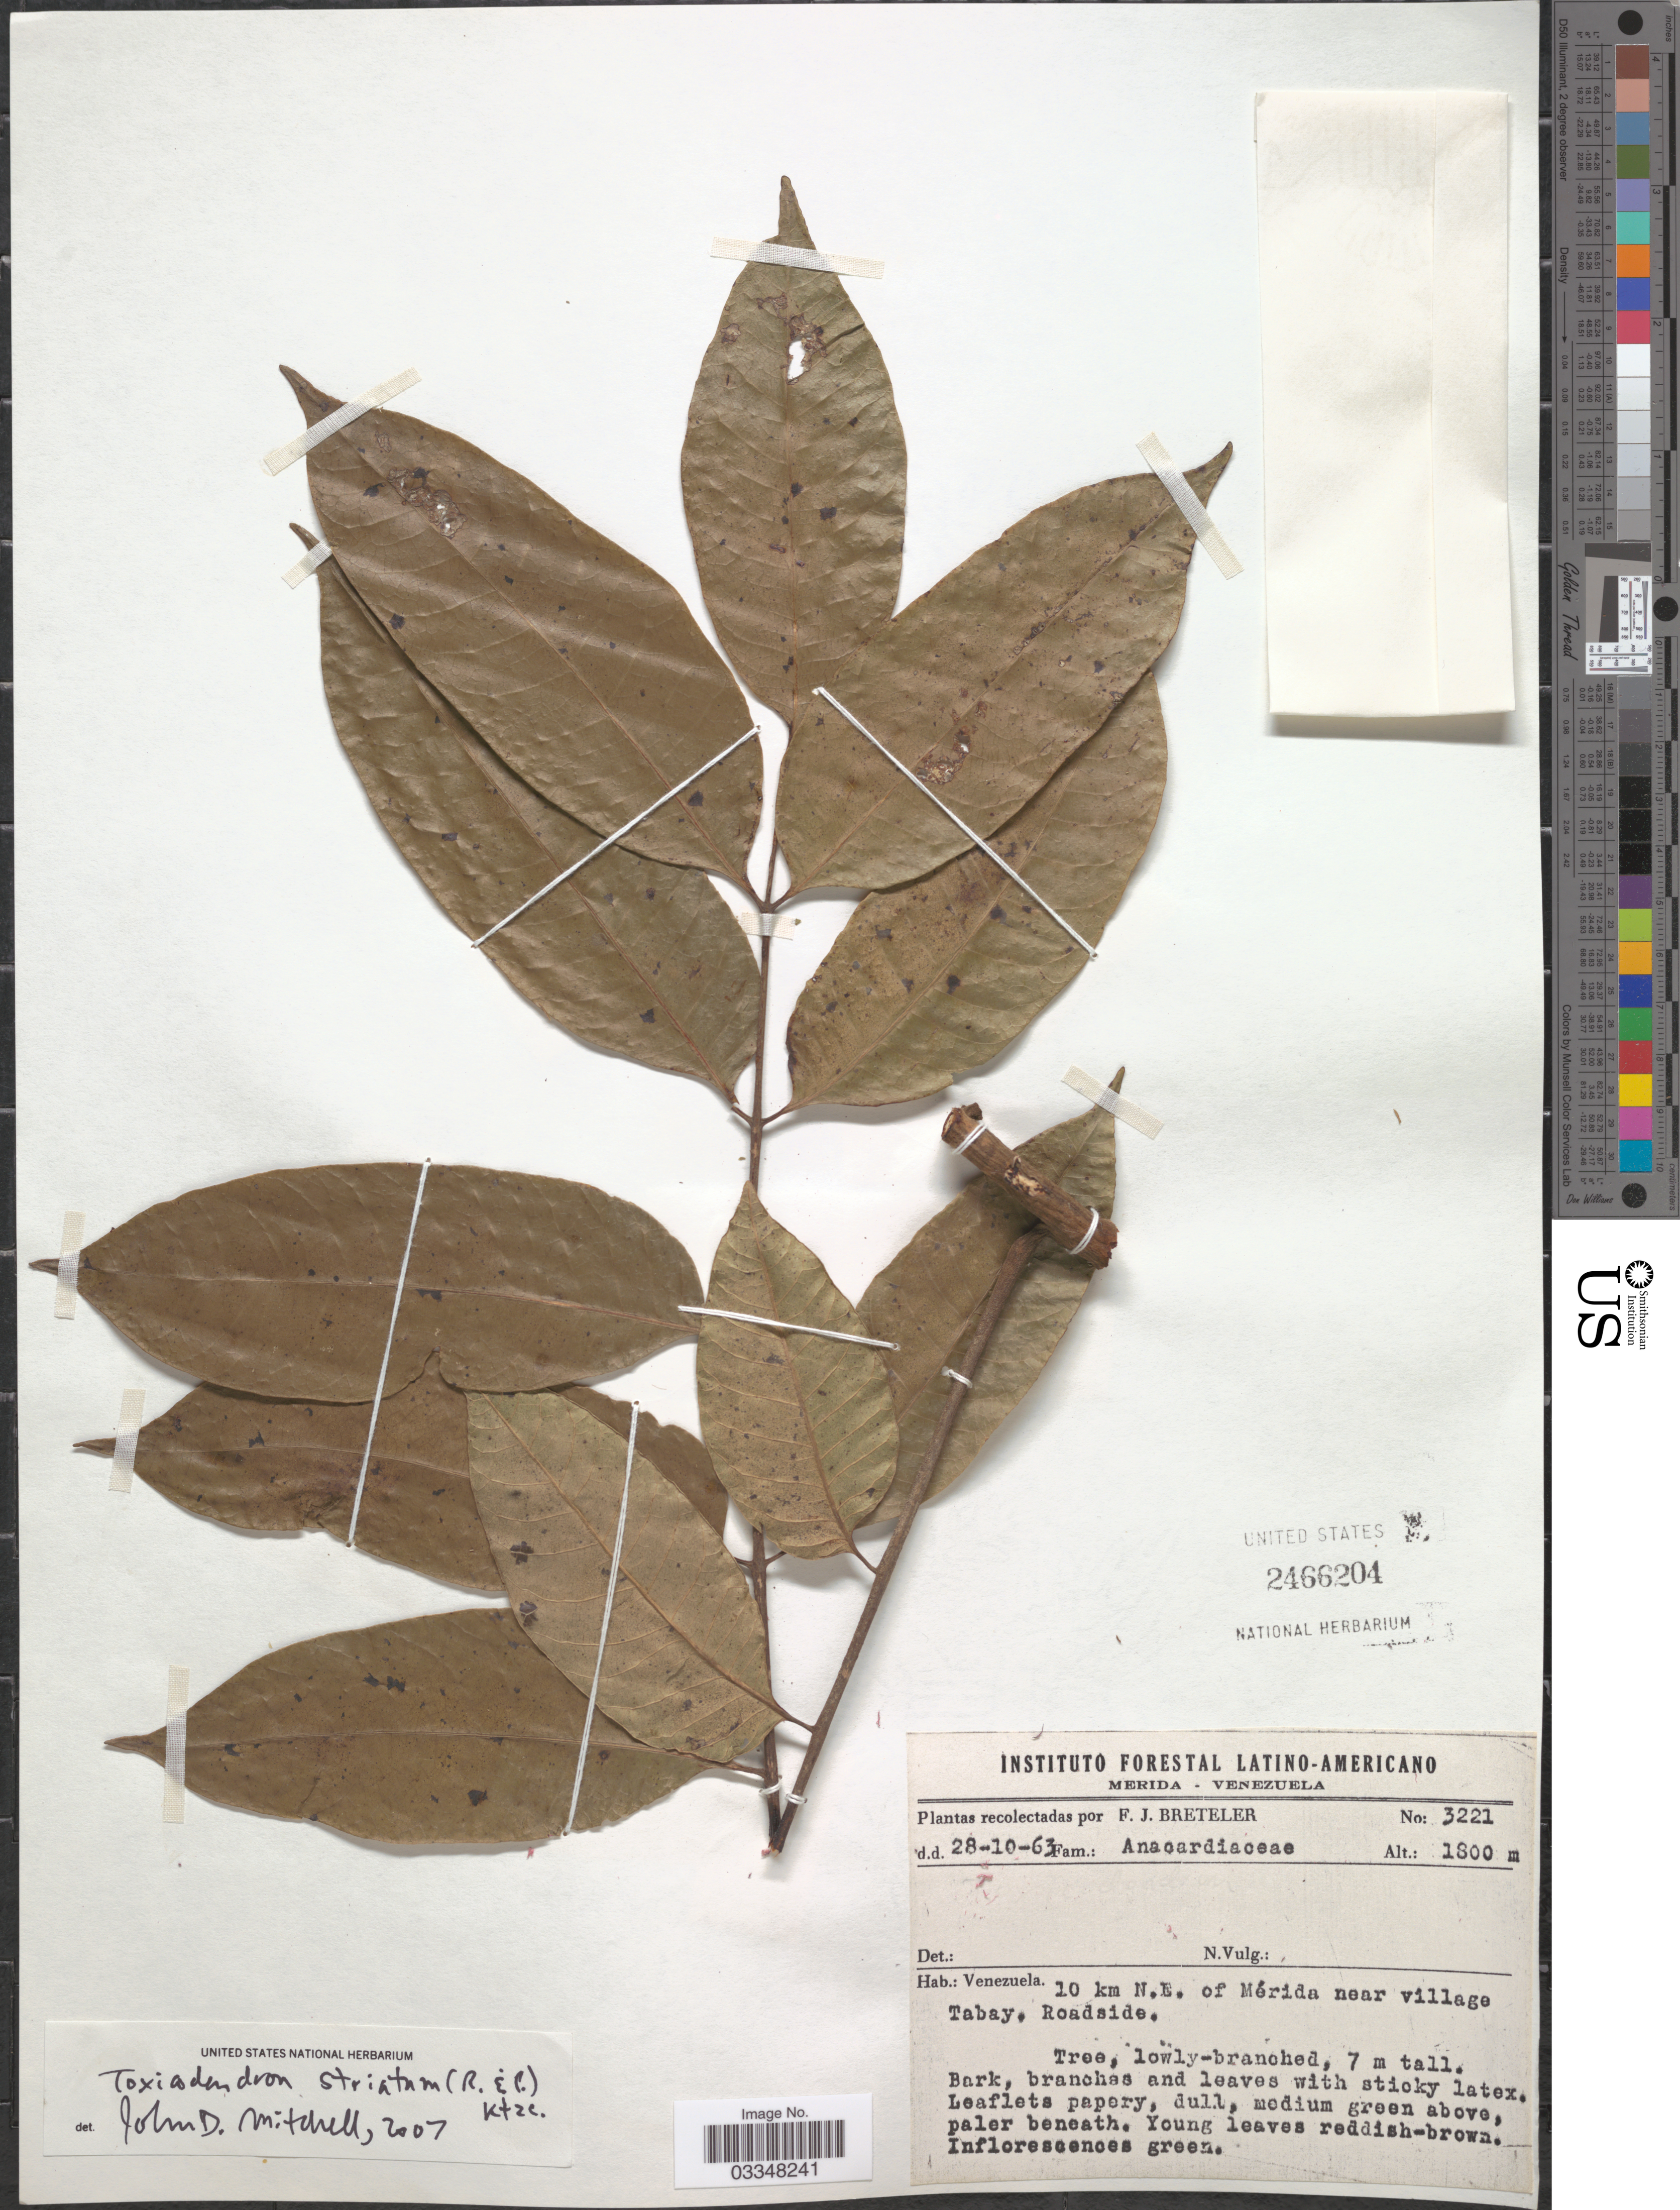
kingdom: Plantae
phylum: Tracheophyta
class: Magnoliopsida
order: Sapindales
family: Anacardiaceae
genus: Toxicodendron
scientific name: Toxicodendron striatum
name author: (Ruiz & Pav.) Kuntze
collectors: F. J. Breteler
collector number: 3221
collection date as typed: Transcribed d/m/y: 28/10/63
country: Venezuela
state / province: Mérida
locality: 10 km N.E. of Mérida near village Tabay. Roadside.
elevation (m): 1800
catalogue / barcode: US 2466204